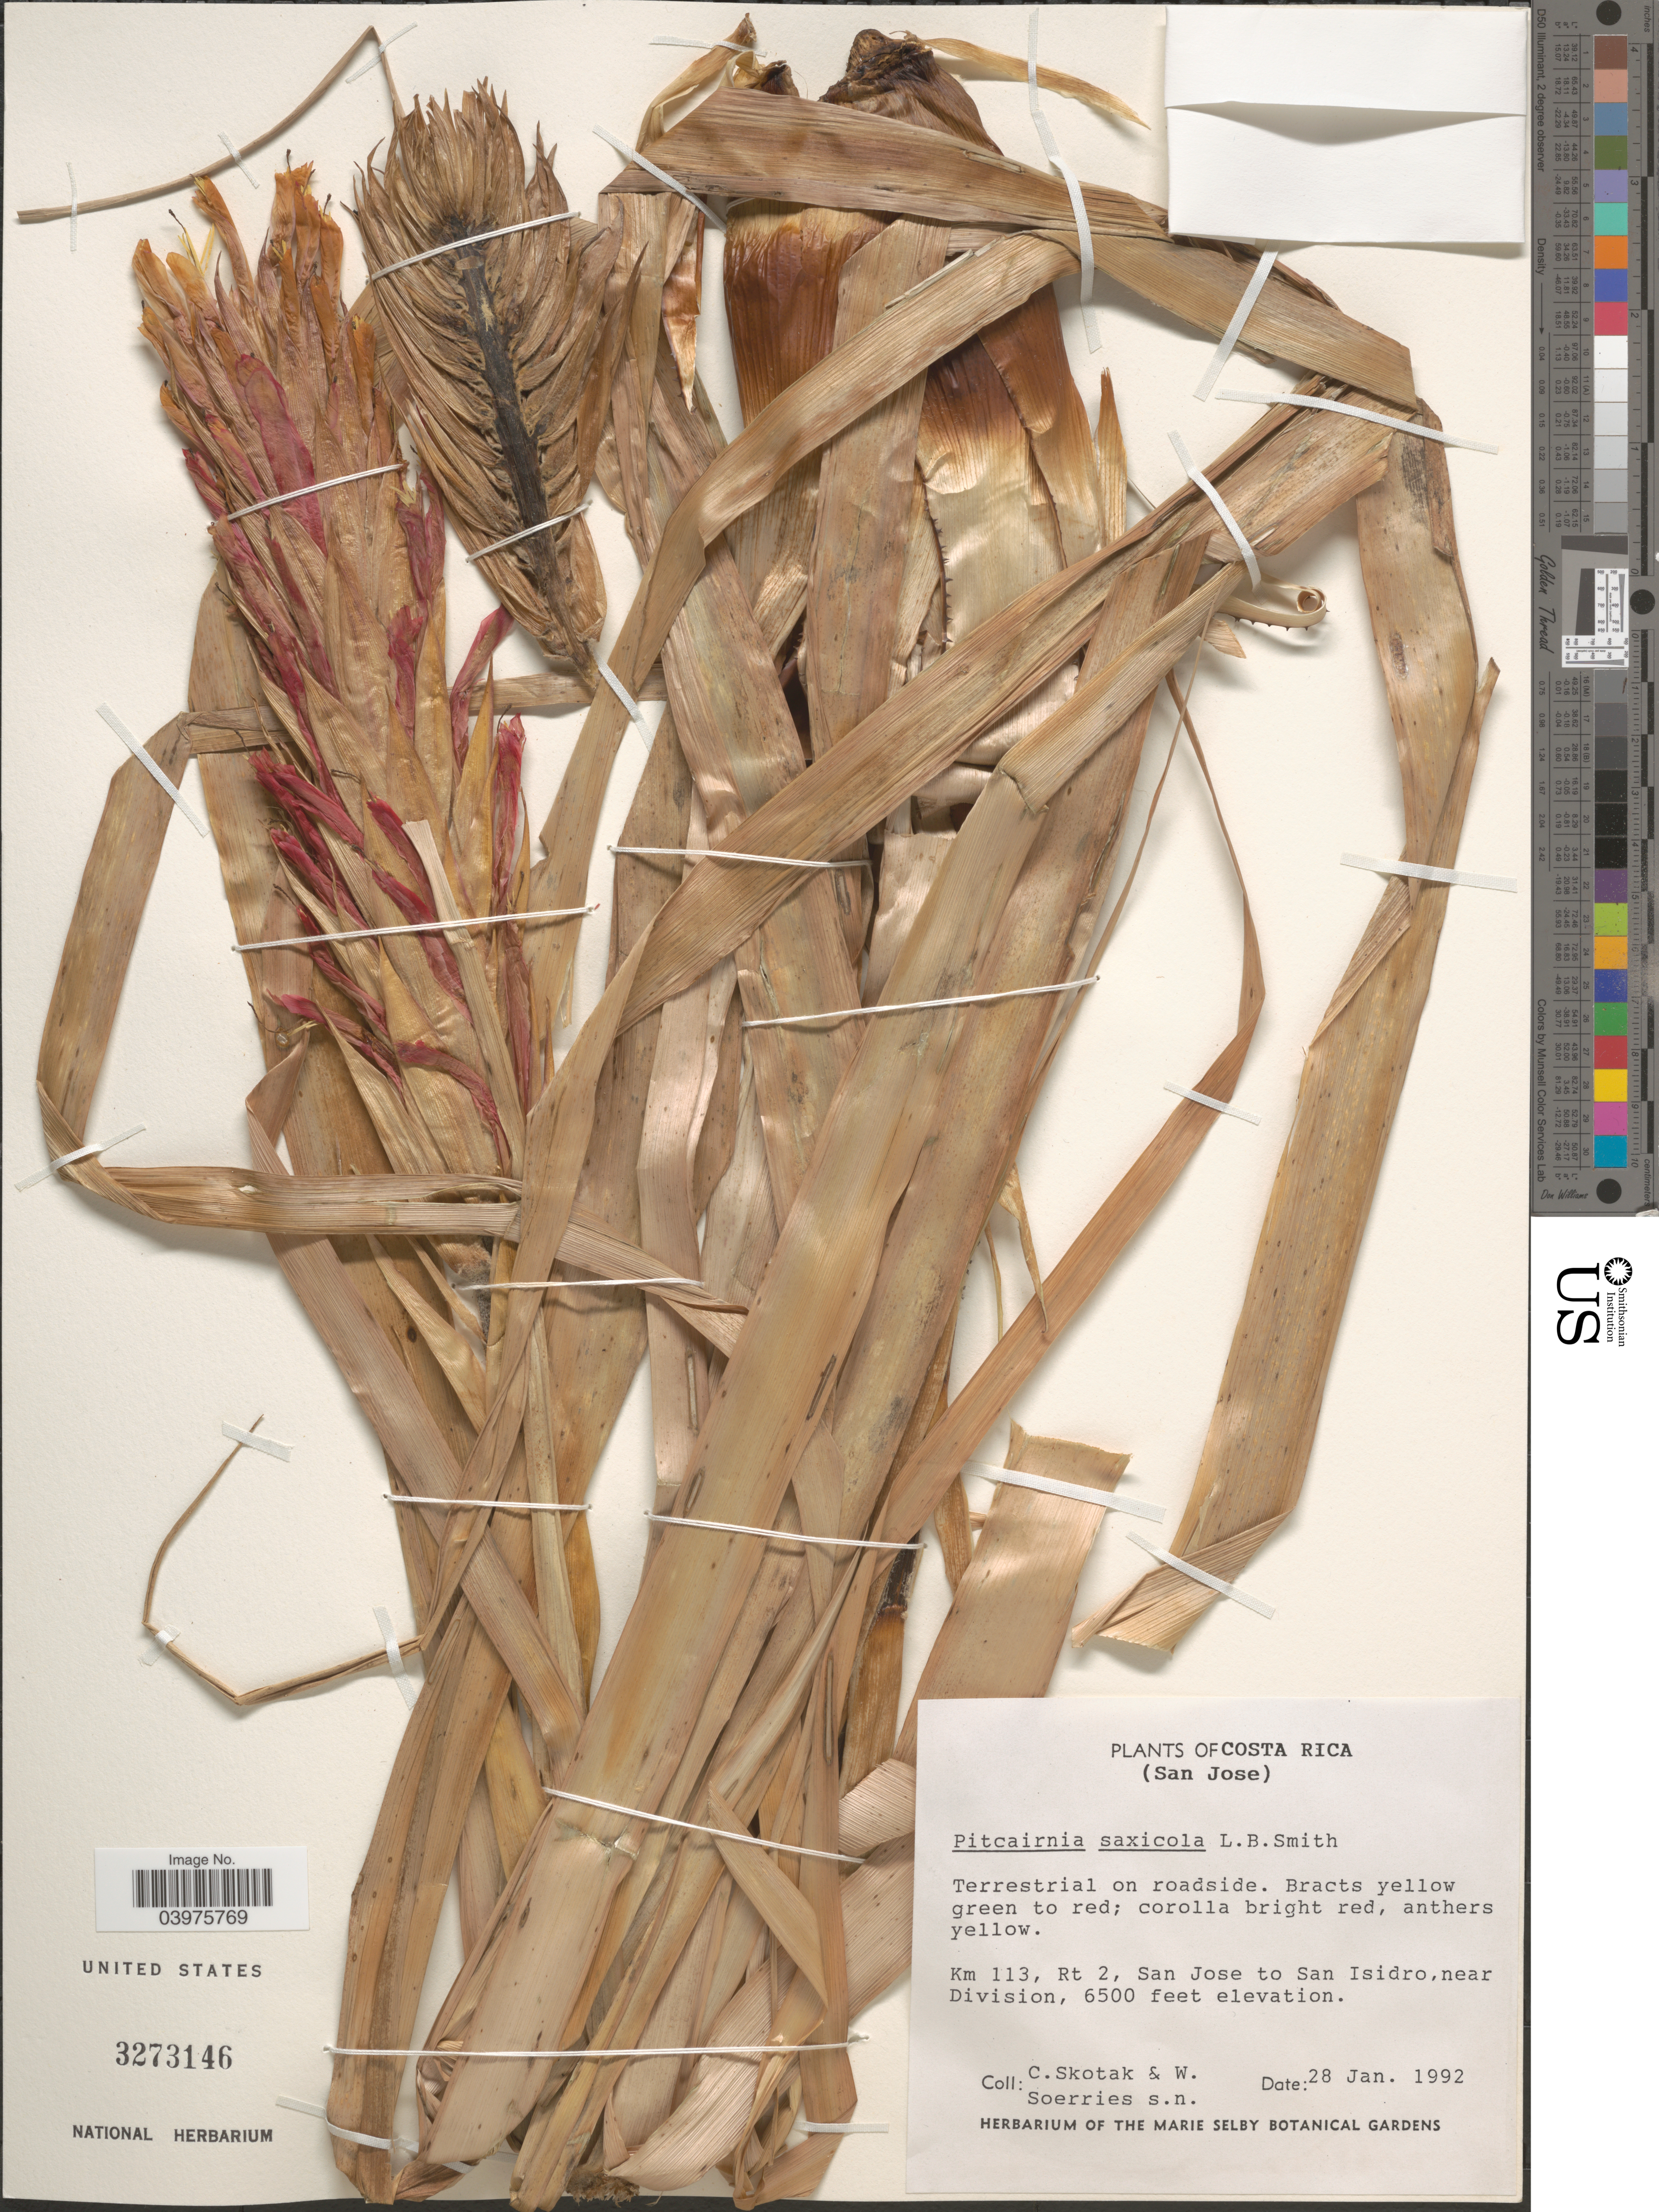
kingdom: Plantae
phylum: Tracheophyta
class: Liliopsida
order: Poales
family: Bromeliaceae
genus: Pitcairnia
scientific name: Pitcairnia saxicola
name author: L.B. Sm.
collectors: C. Skotak & W. Soerries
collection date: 1992-01-28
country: Costa Rica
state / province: San José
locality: Km 113, Rt 2, San Jose to San Isidro, near Division.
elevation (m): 1981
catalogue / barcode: US 3273146